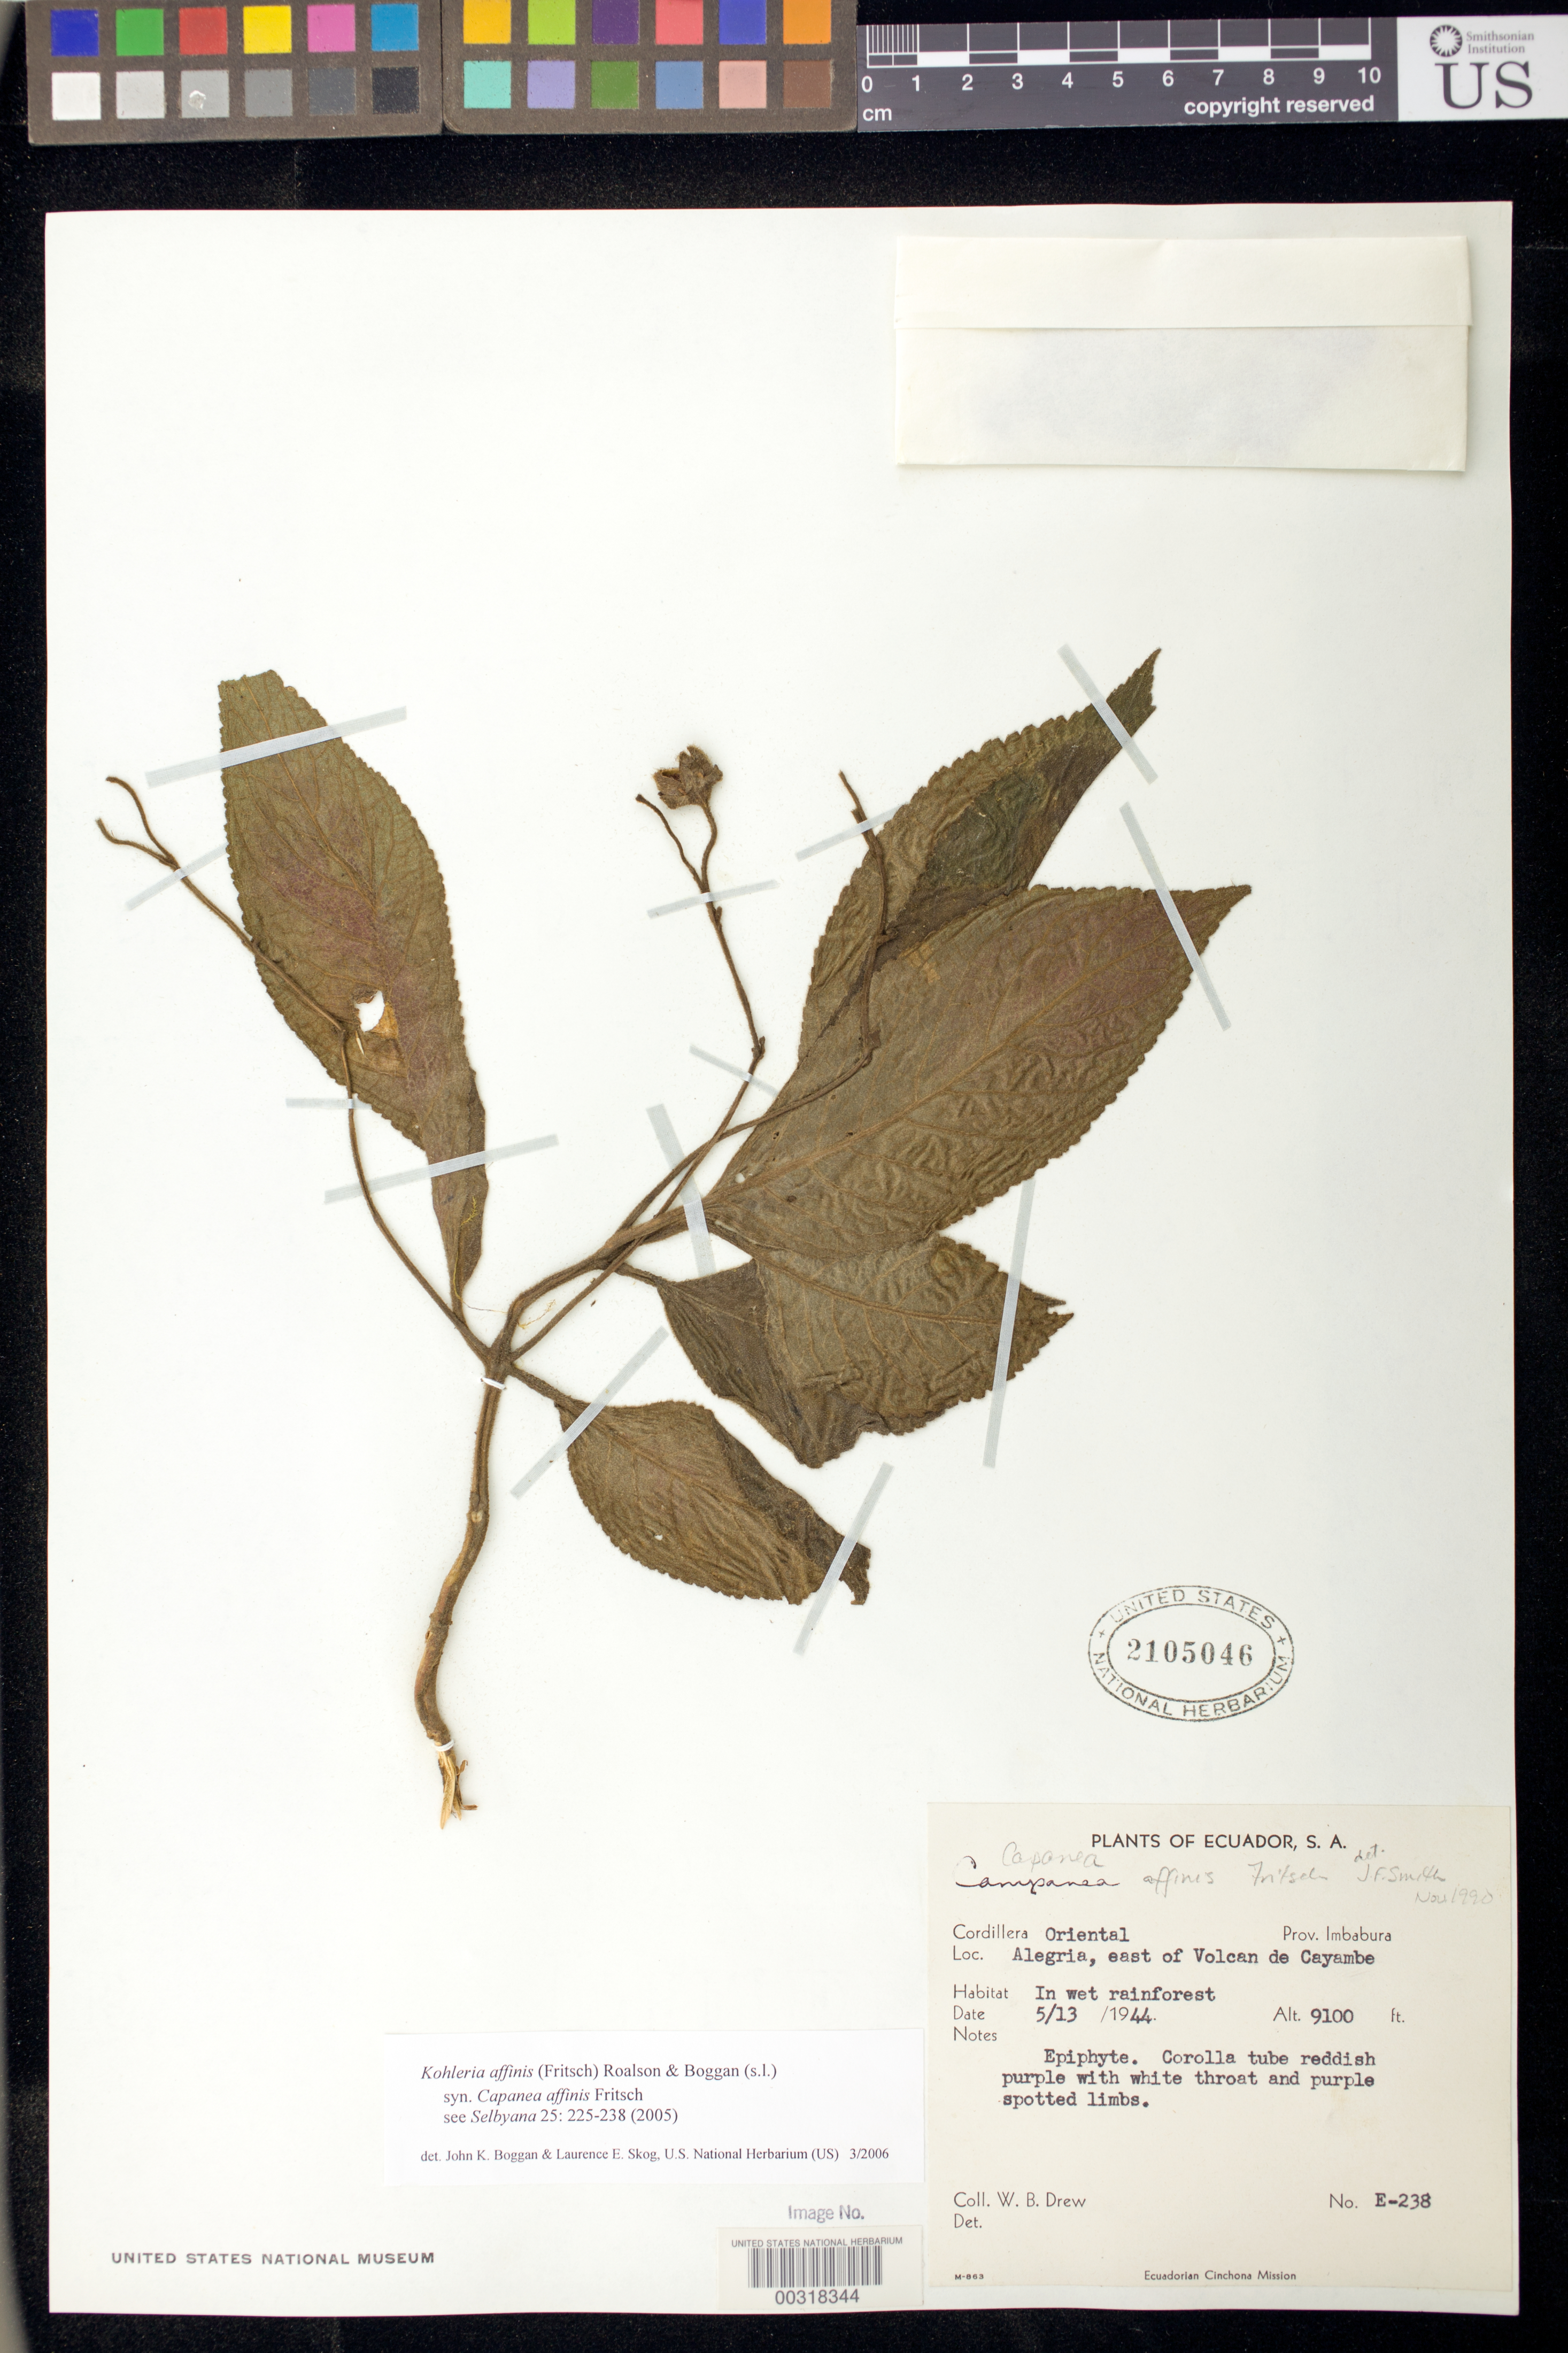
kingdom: Plantae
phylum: Tracheophyta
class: Magnoliopsida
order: Lamiales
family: Gesneriaceae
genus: Kohleria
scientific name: Kohleria affinis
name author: (Fritsch) Roalson & Boggan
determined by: Boggan, J. K.; Skog, L. E.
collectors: W. B. Drew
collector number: E- 238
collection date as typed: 13 May 1944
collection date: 1944-05-13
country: Ecuador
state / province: Imbabura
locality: Cordillera Oriental, Alegria, E of Volcan de Cayambe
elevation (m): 2774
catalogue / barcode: US 2105046